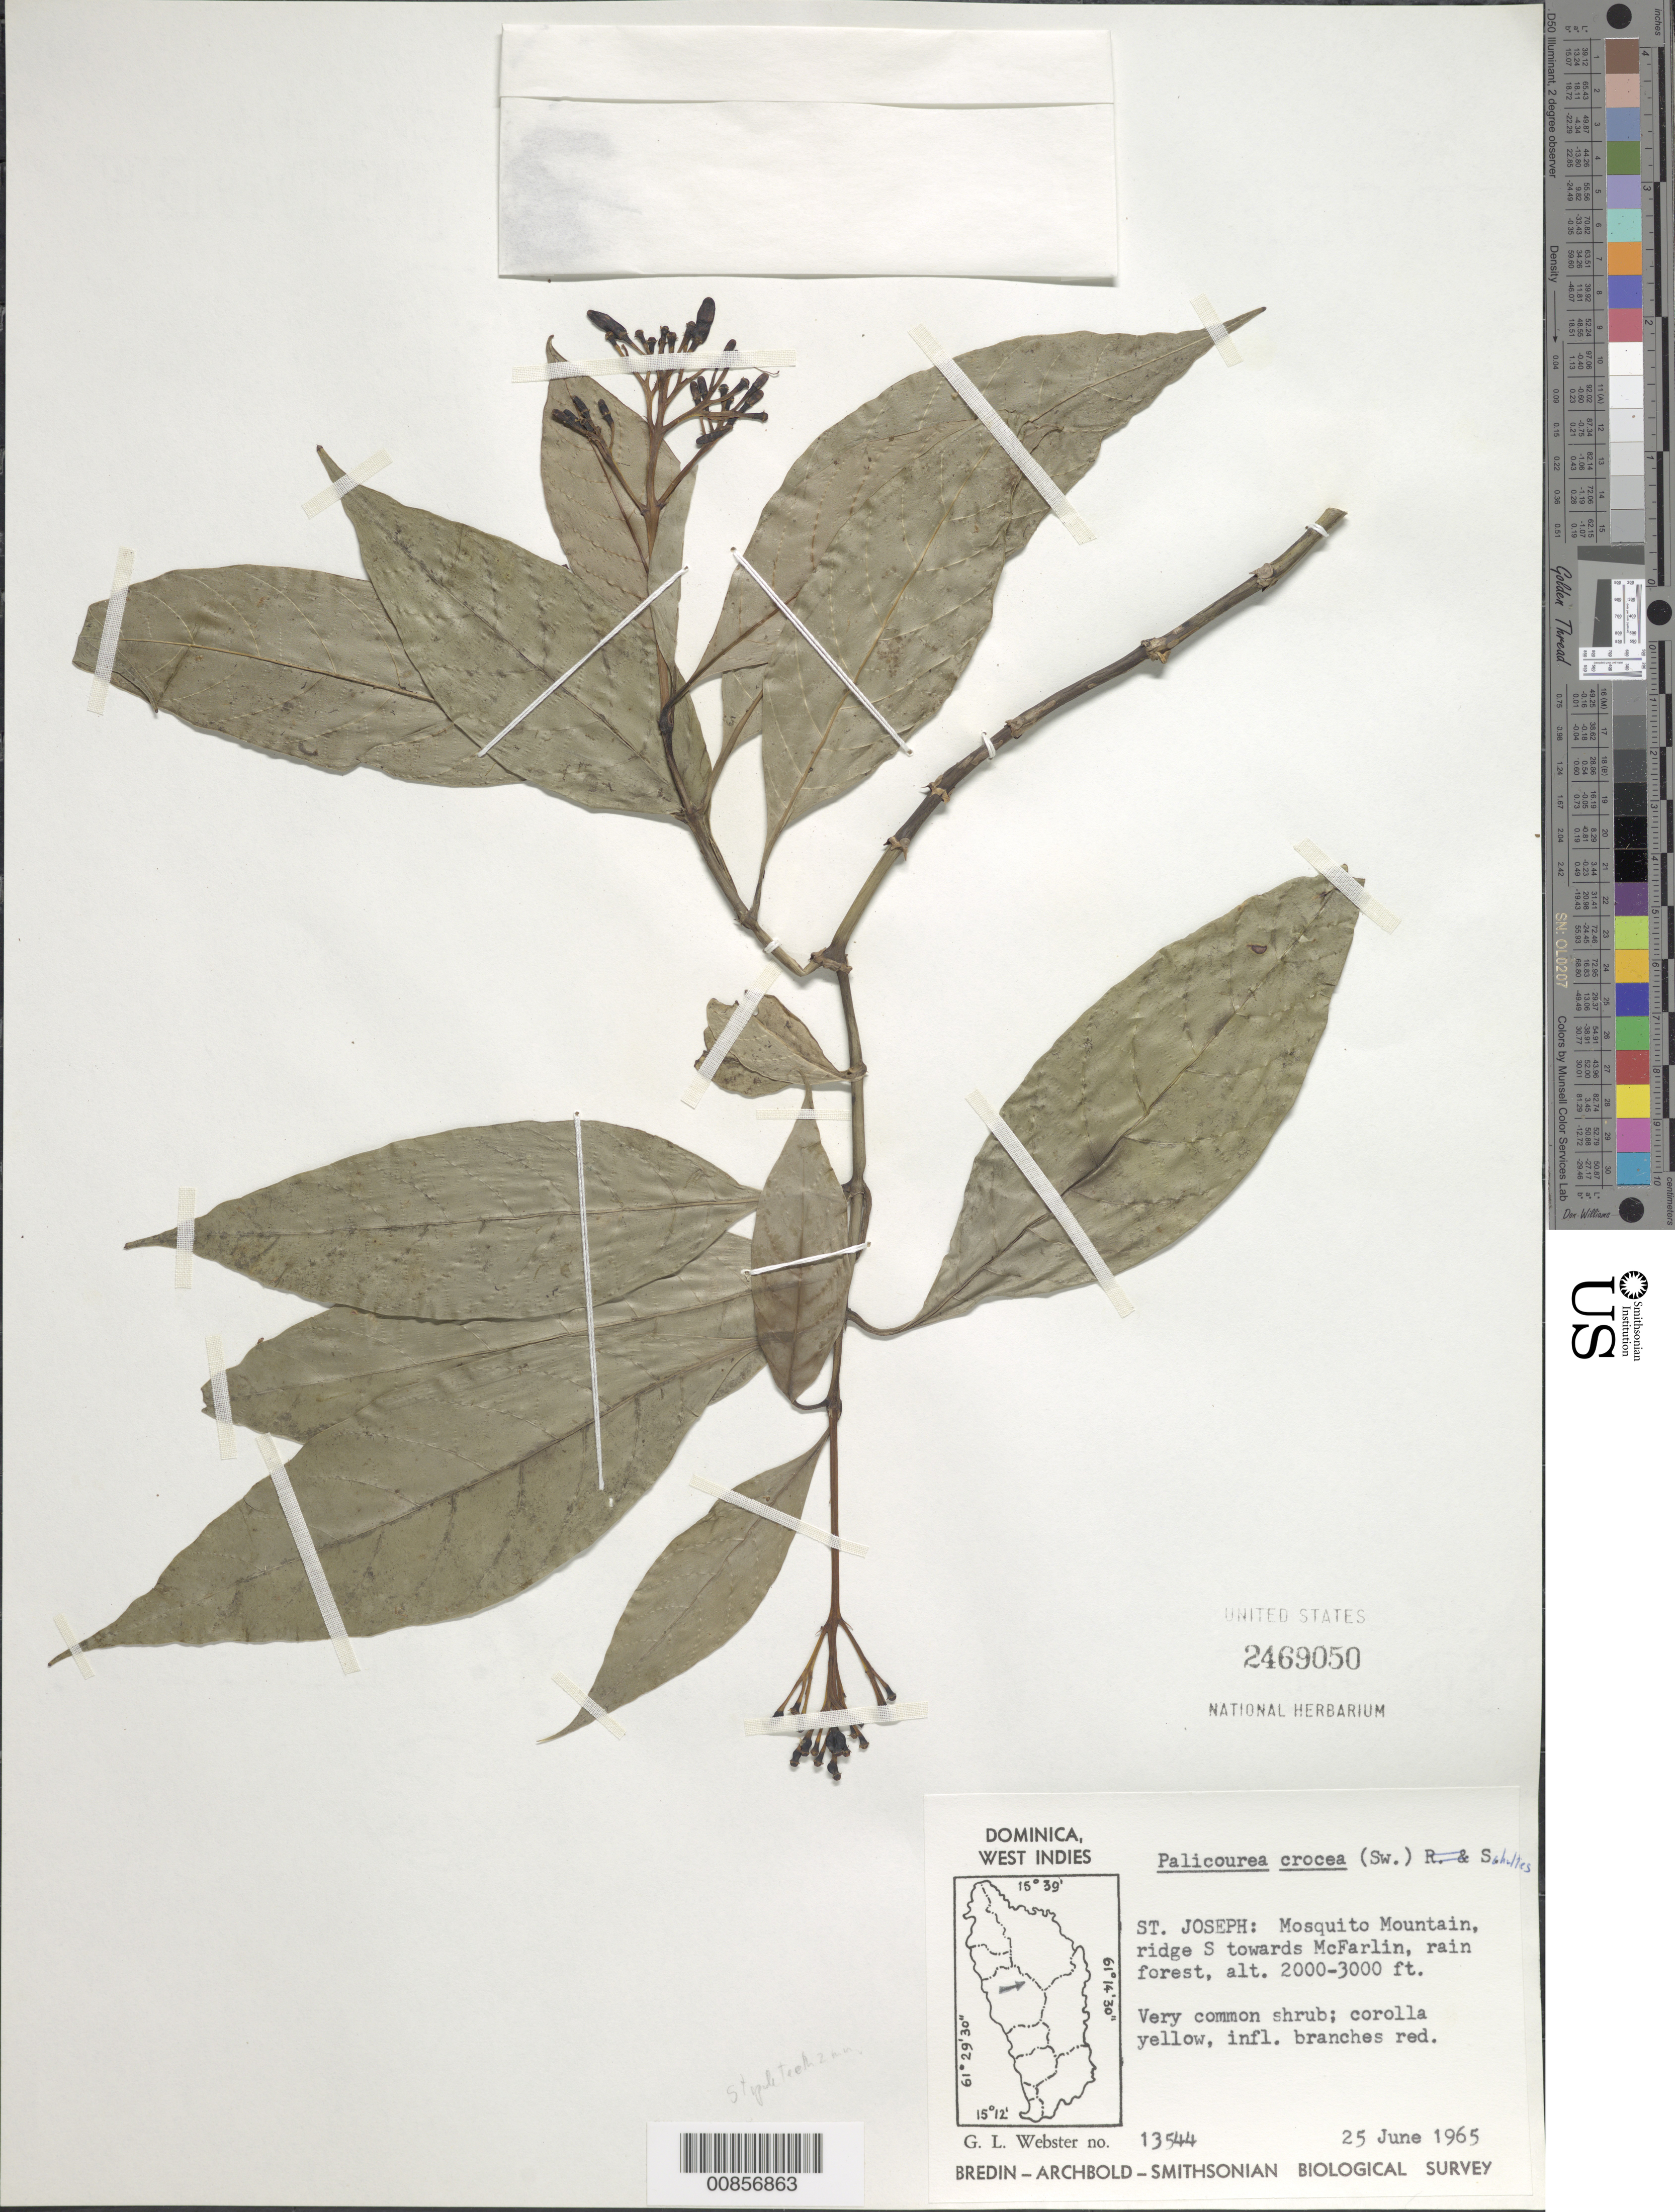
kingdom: Plantae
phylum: Tracheophyta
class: Magnoliopsida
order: Gentianales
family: Rubiaceae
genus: Palicourea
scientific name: Palicourea crocea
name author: (Sw.) Schult.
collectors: G. L. Webster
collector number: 13544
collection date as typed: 25 Jun 1965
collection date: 1965-06-25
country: Dominica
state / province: St. Joseph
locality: Mosquito Mountain, ridge S towards McFarlin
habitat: Rainforest, on ridge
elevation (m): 610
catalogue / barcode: US 2469050